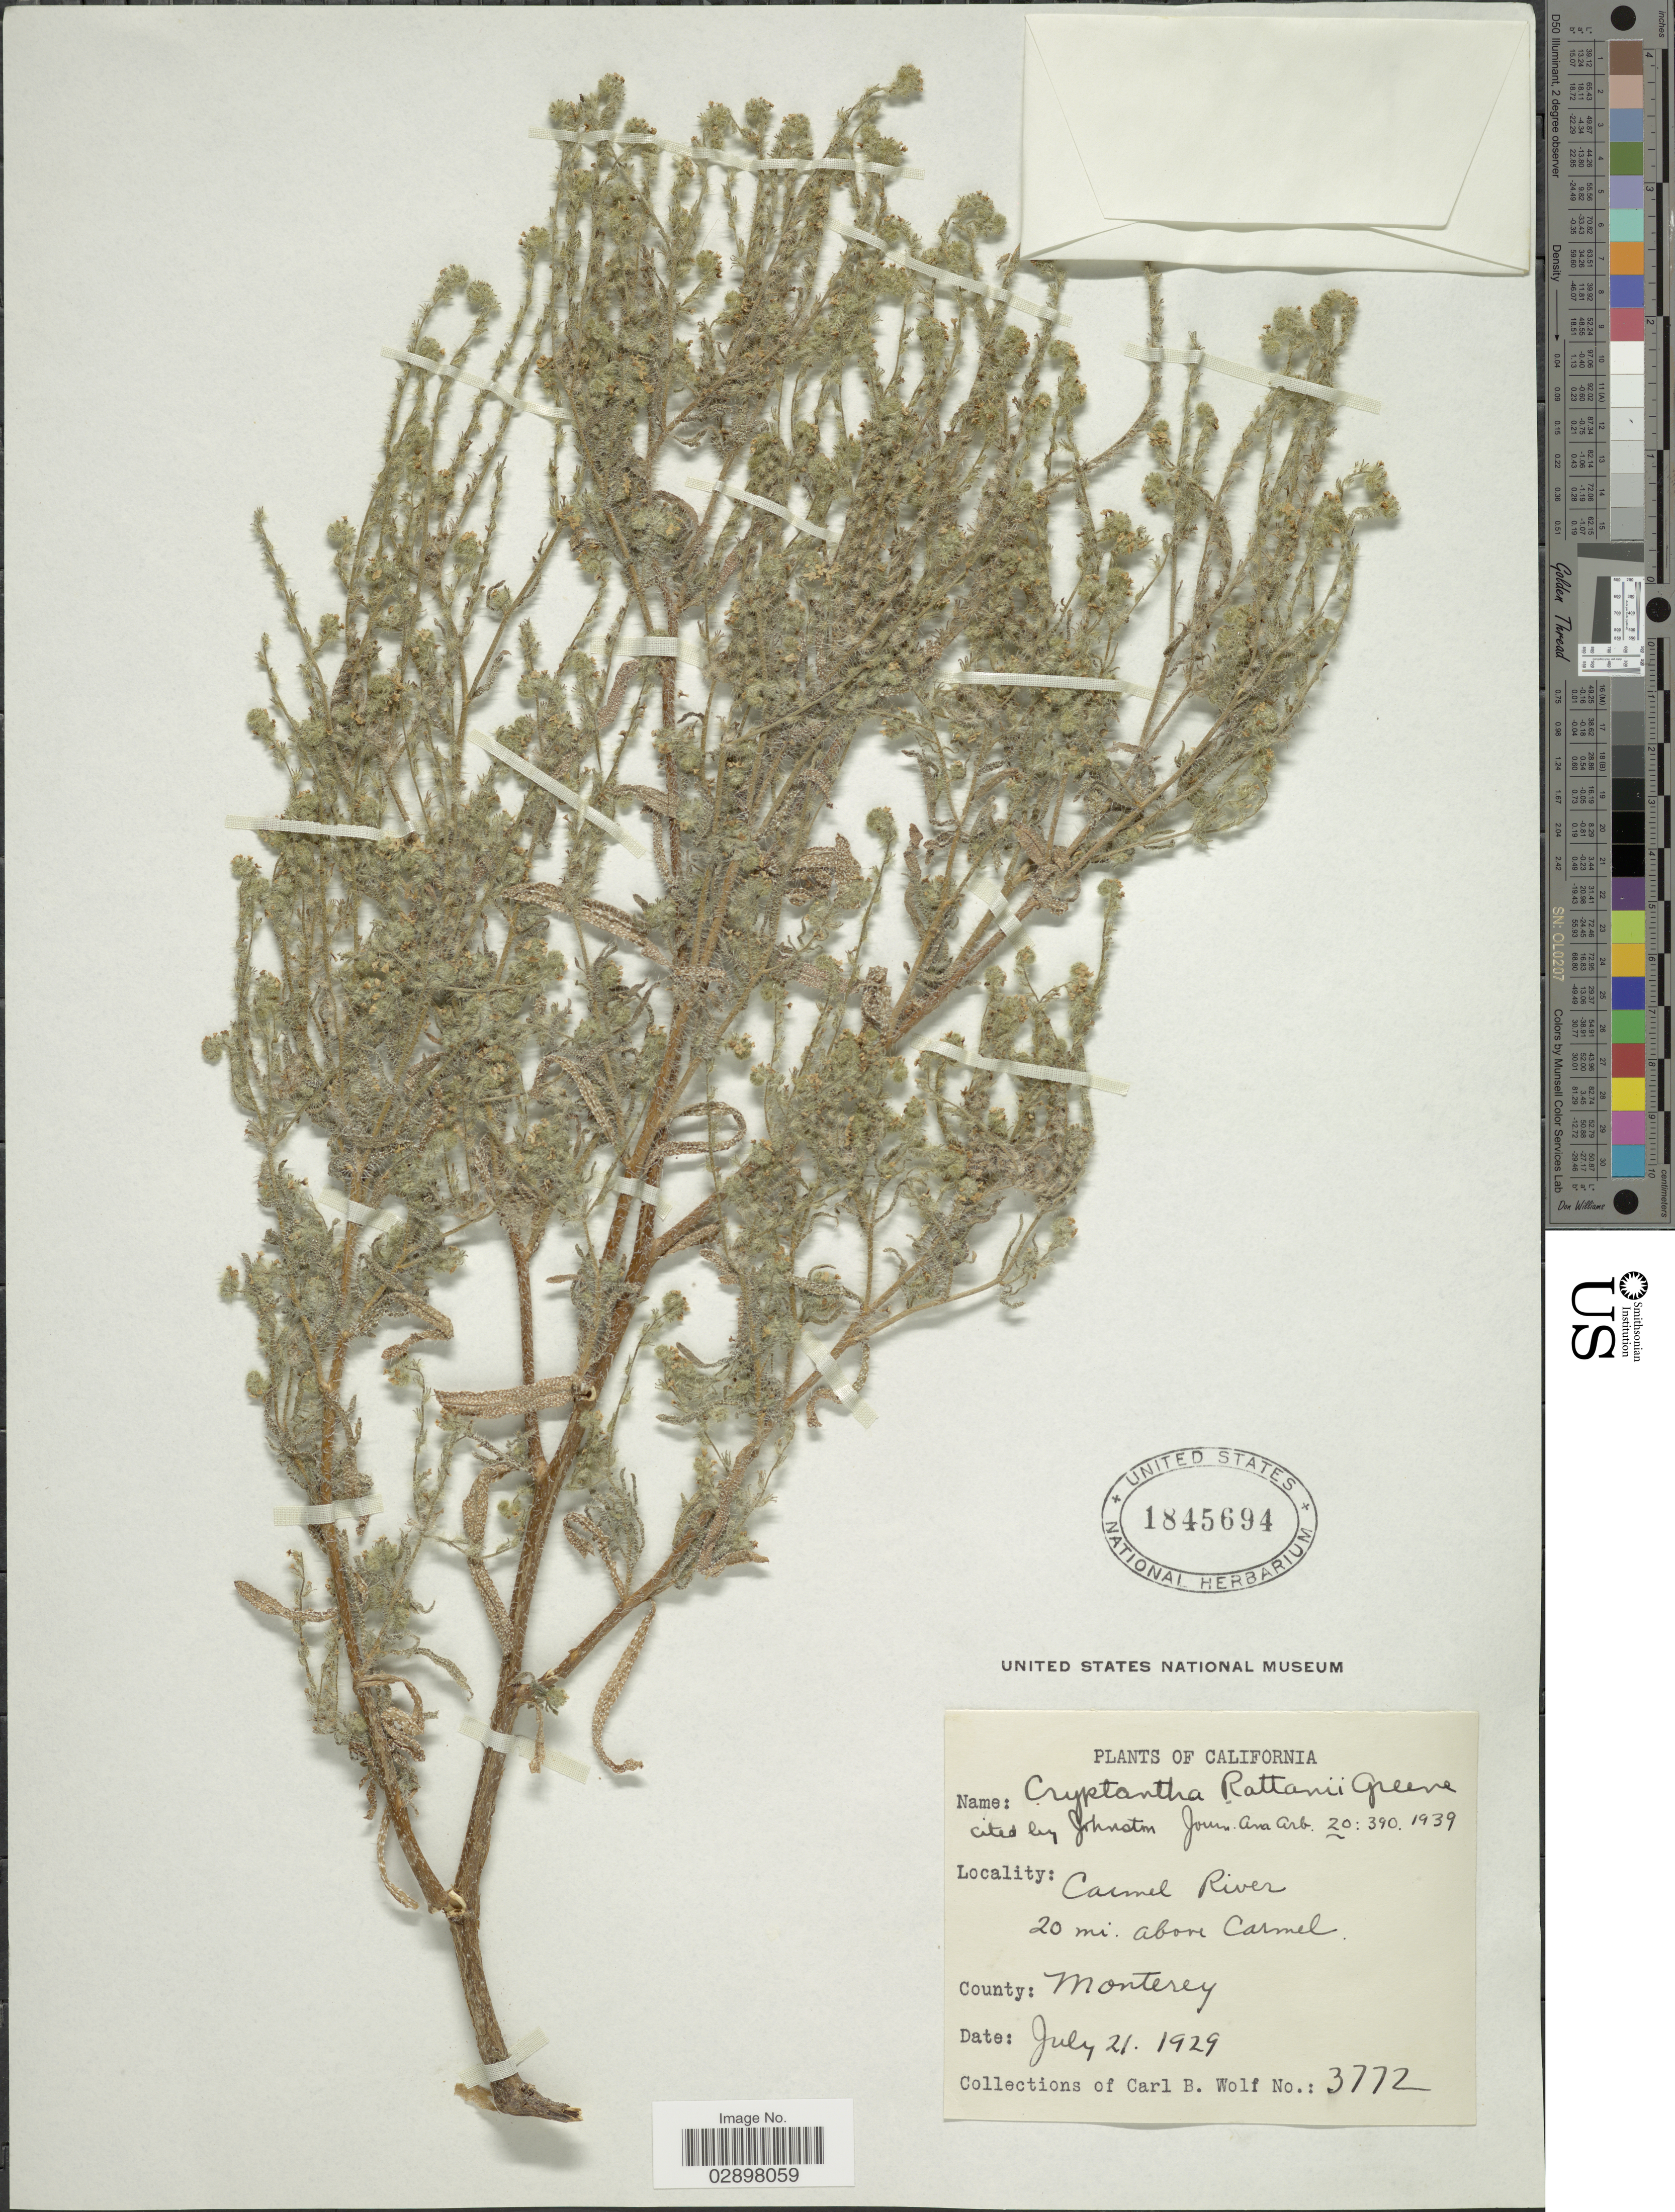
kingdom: Plantae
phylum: Tracheophyta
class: Magnoliopsida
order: Boraginales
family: Boraginaceae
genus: Cryptantha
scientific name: Cryptantha rattanii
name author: S.W. Greene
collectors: C. B. Wolf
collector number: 3772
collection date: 1929-07-21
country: United States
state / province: California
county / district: Monterey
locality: Carmel River, 20 mi. above Carmel, County: Monterey.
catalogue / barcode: US 1845694